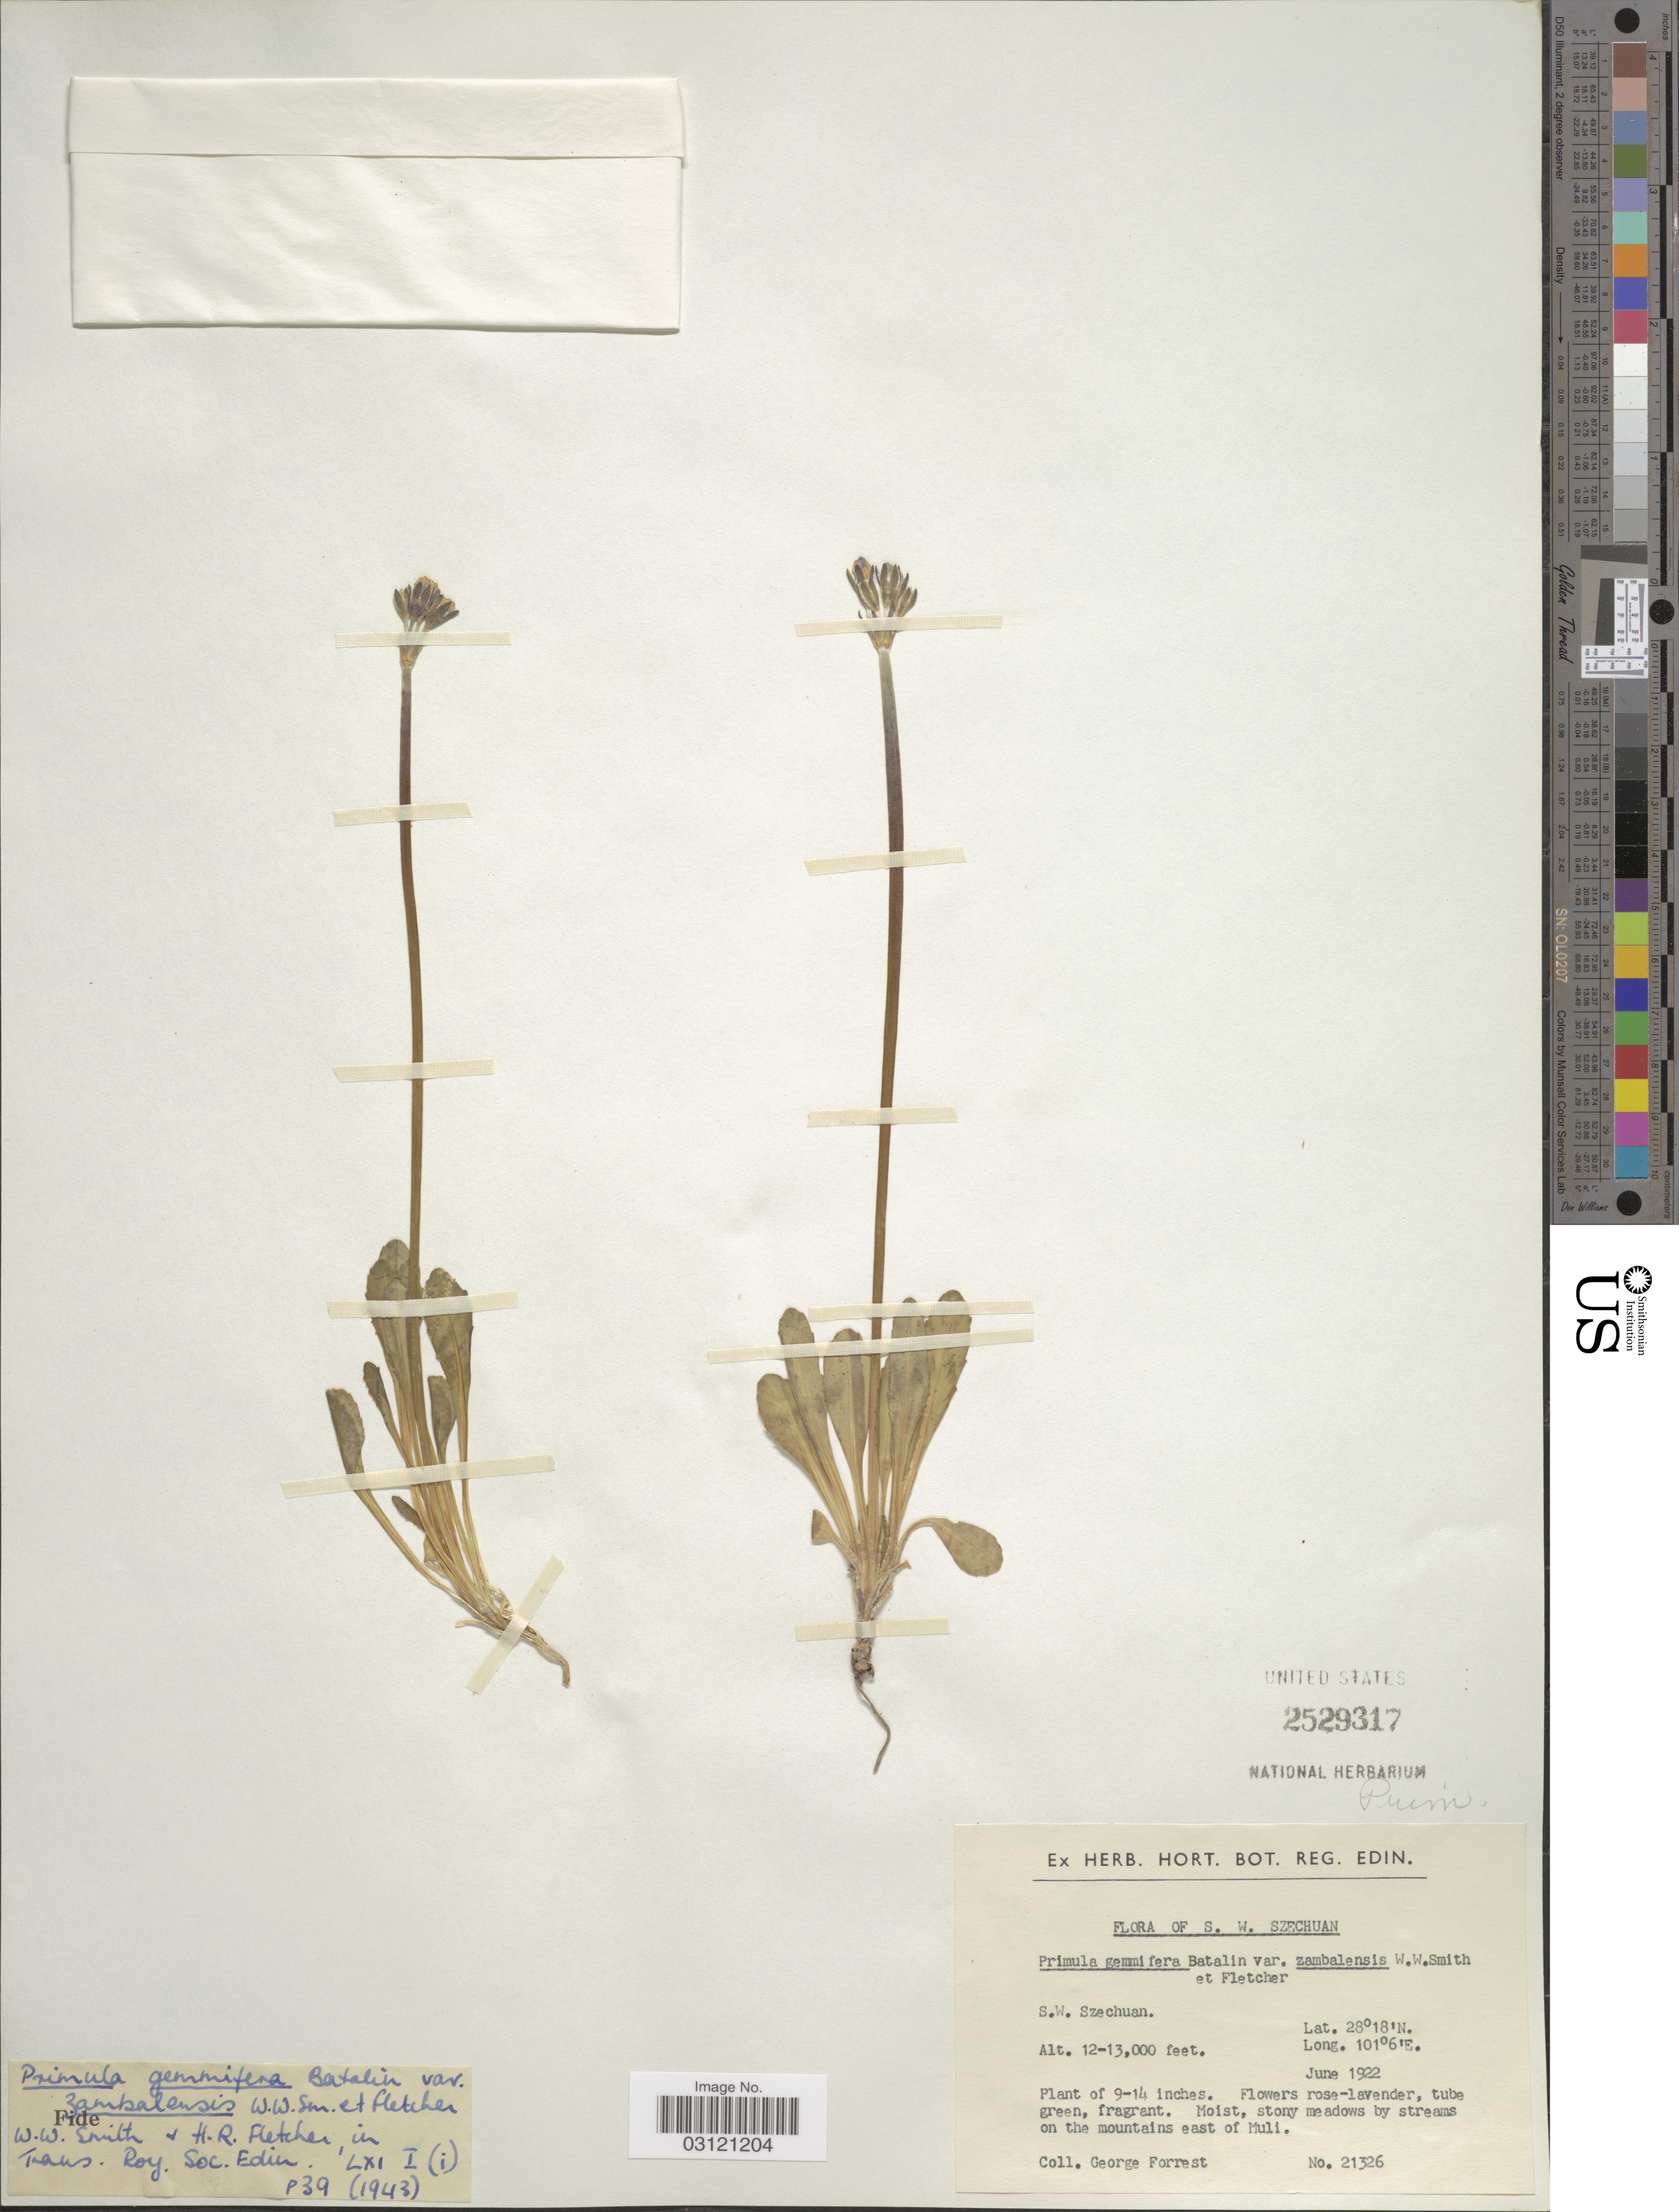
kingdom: Plantae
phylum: Tracheophyta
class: Magnoliopsida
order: Ericales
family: Primulaceae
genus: Primula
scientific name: Primula gemmifera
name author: Batalin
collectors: G. Forrest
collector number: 21326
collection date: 1922-06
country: China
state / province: Sichuan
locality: S. W. Szechuan, on the mountains east of Muli.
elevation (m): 3658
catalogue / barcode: US 2529317